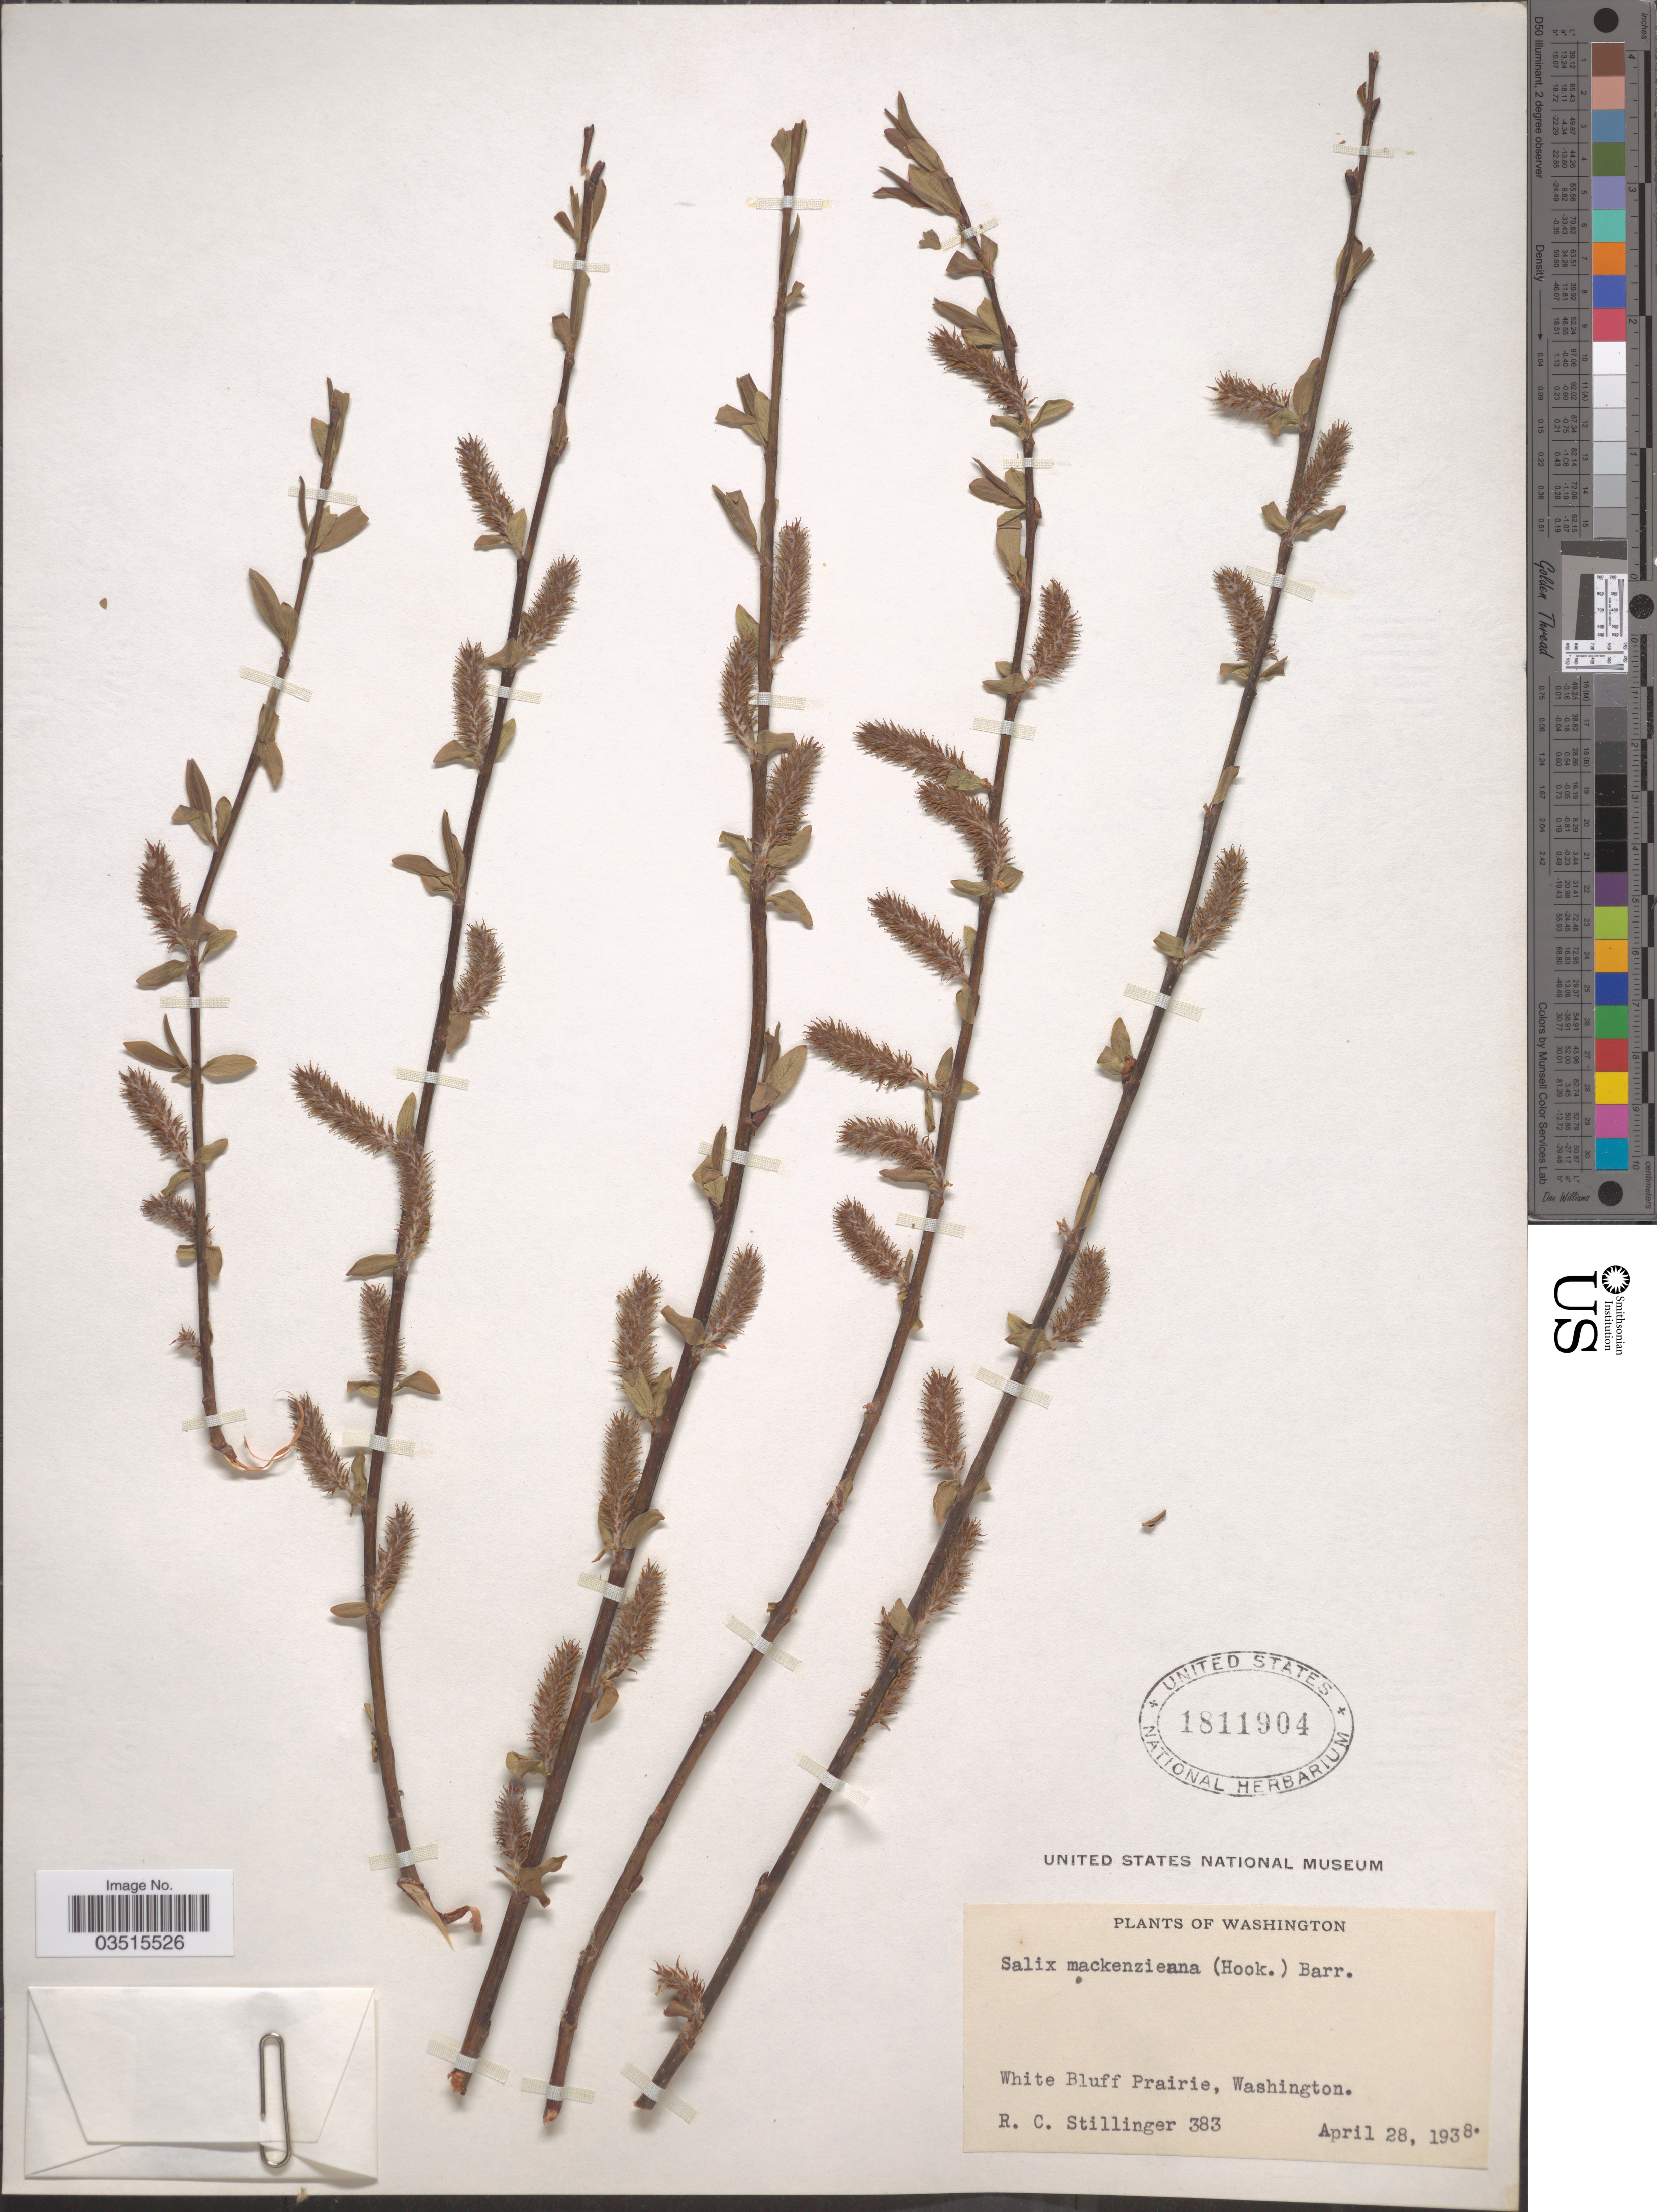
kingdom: Plantae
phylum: Tracheophyta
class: Magnoliopsida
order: Malpighiales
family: Salicaceae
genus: Salix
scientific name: Salix mackenziana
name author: (Hook.) Barratt ex Hook.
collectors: R. Stillinger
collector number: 383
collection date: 1938-04-28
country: United States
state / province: Washington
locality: White Bluff Prairie.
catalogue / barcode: US 1811904